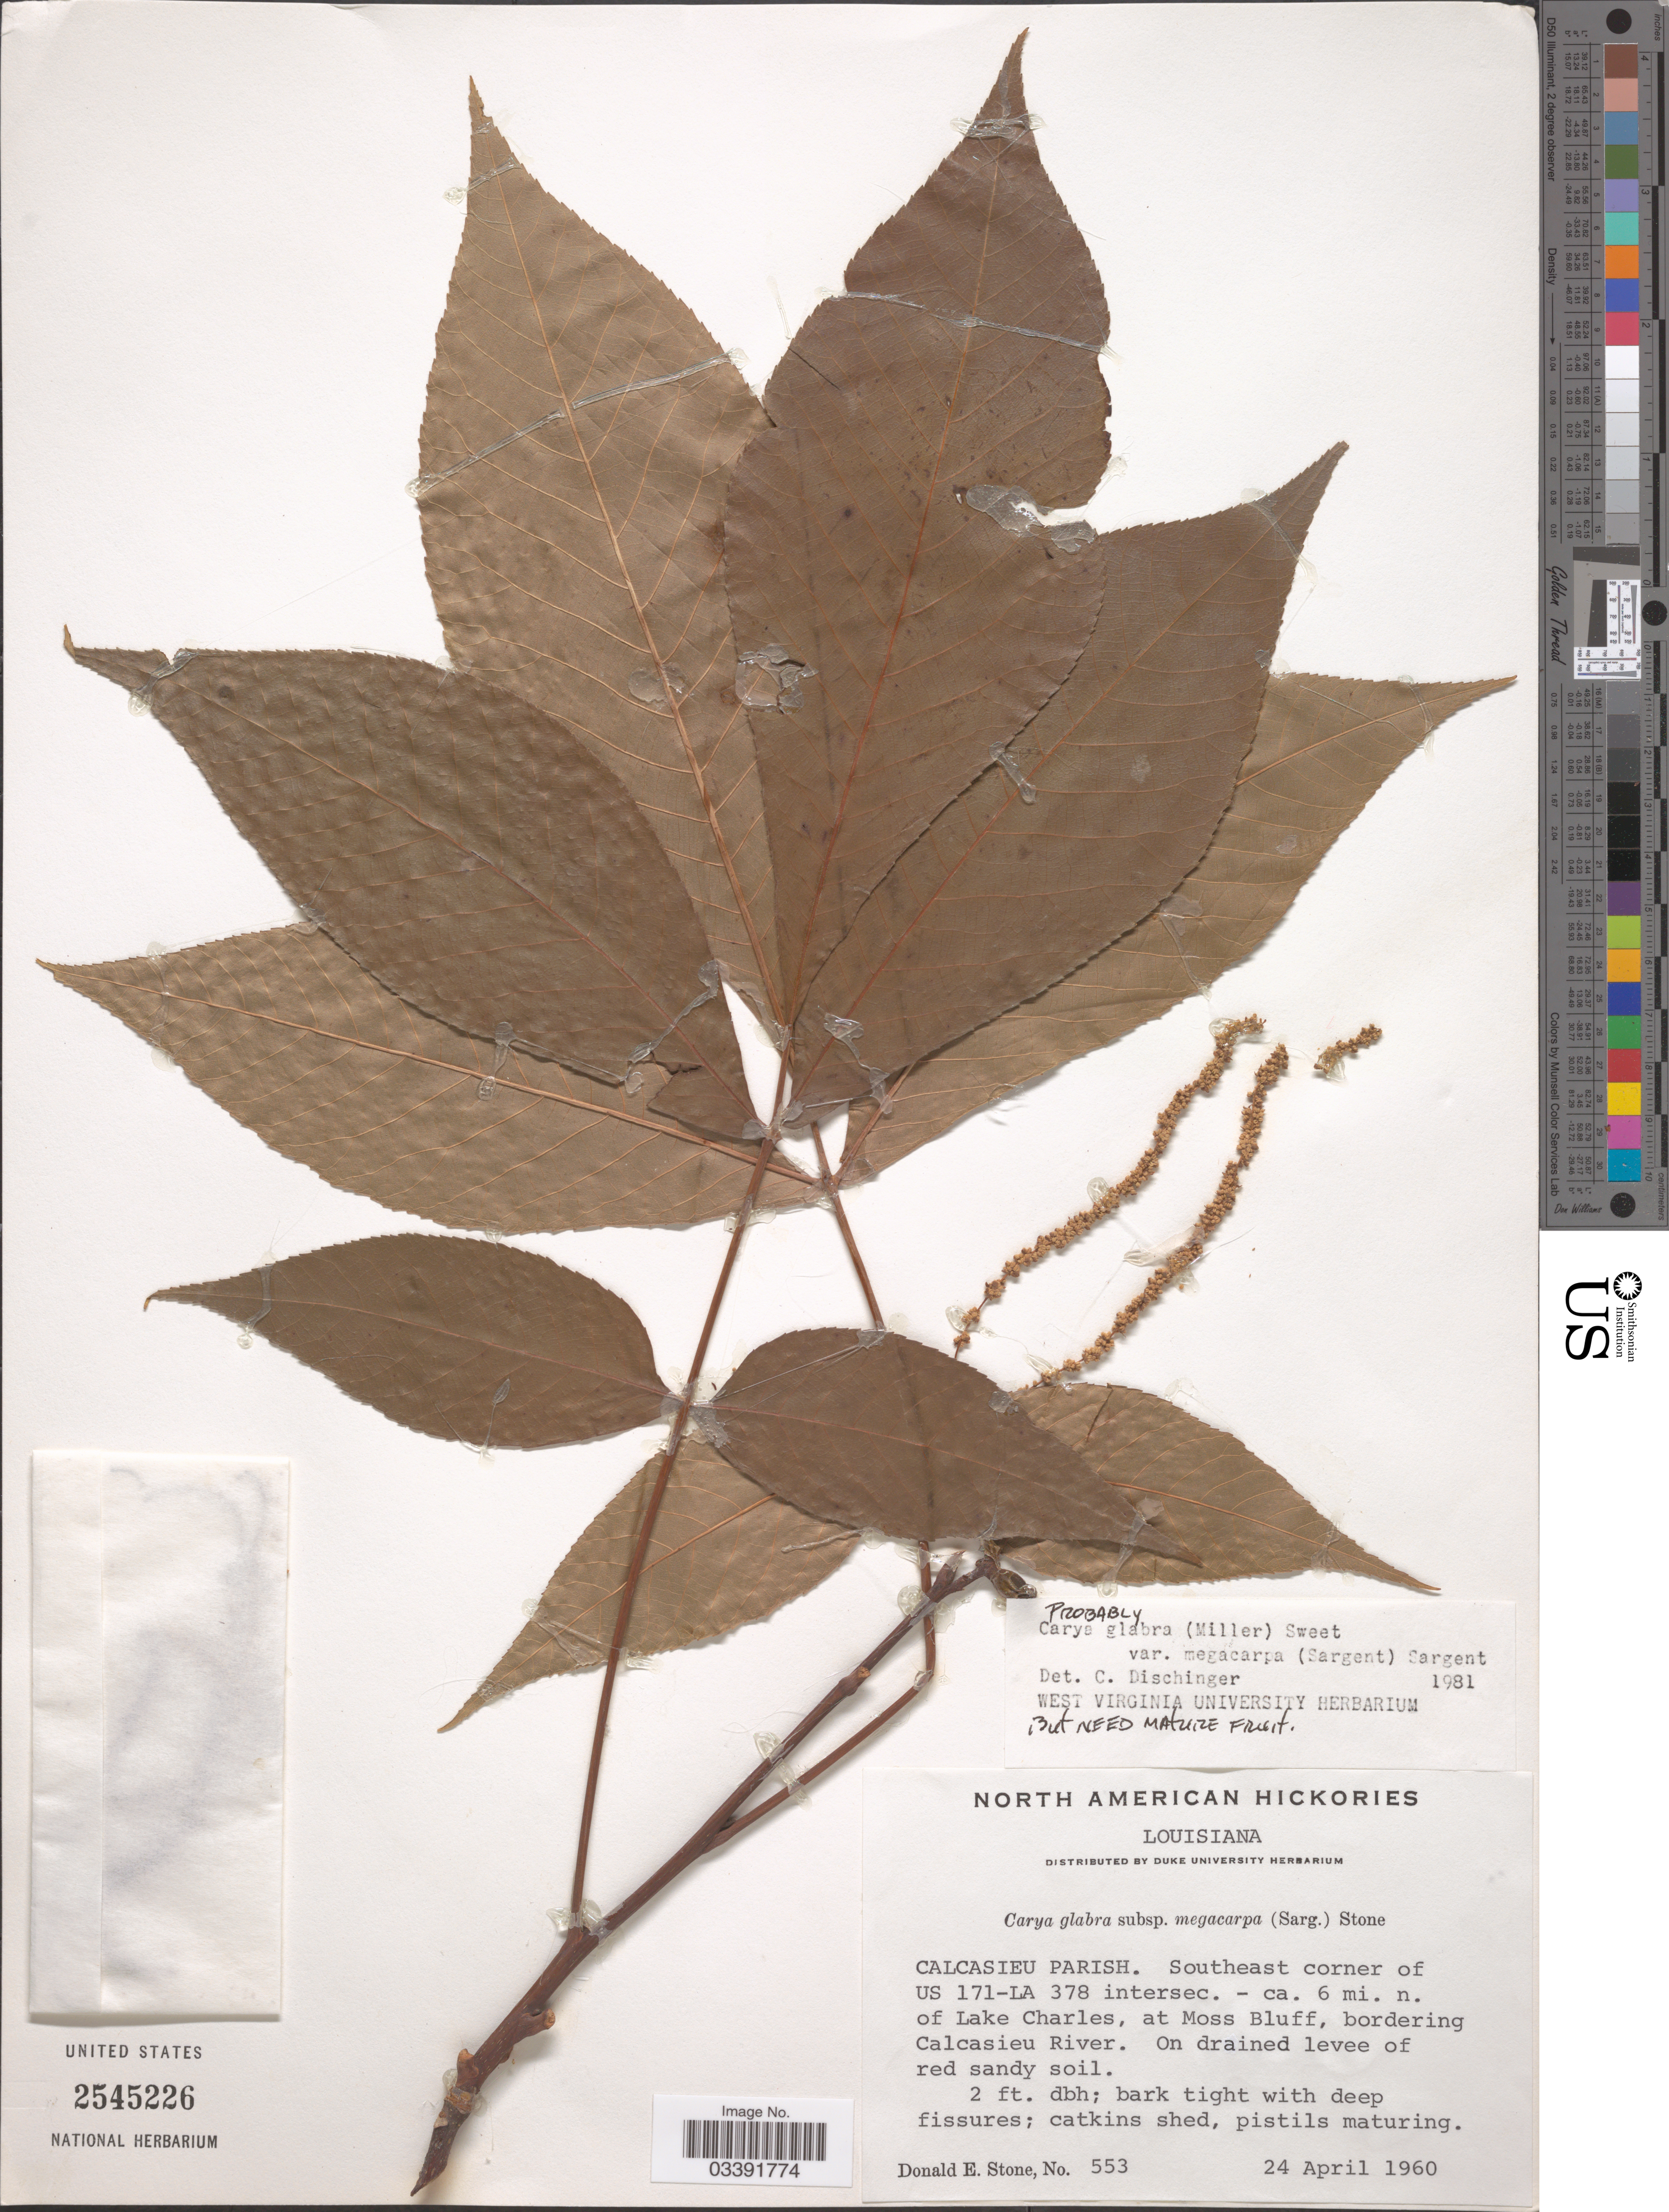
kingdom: Plantae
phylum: Tracheophyta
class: Magnoliopsida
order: Fagales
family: Juglandaceae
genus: Carya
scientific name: Carya glabra var. megacarpa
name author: (Sarg.) Sarg.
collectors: D. Stone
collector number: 553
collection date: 1960-04-24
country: United States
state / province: Louisiana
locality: Calcasieu Parish. Southeast corner of US 171-LA 378 intersec. - ca. 6 mi. n. of Lake Charles, at Moss Bluff, bordering Calcasieu River.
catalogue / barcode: US 2545226